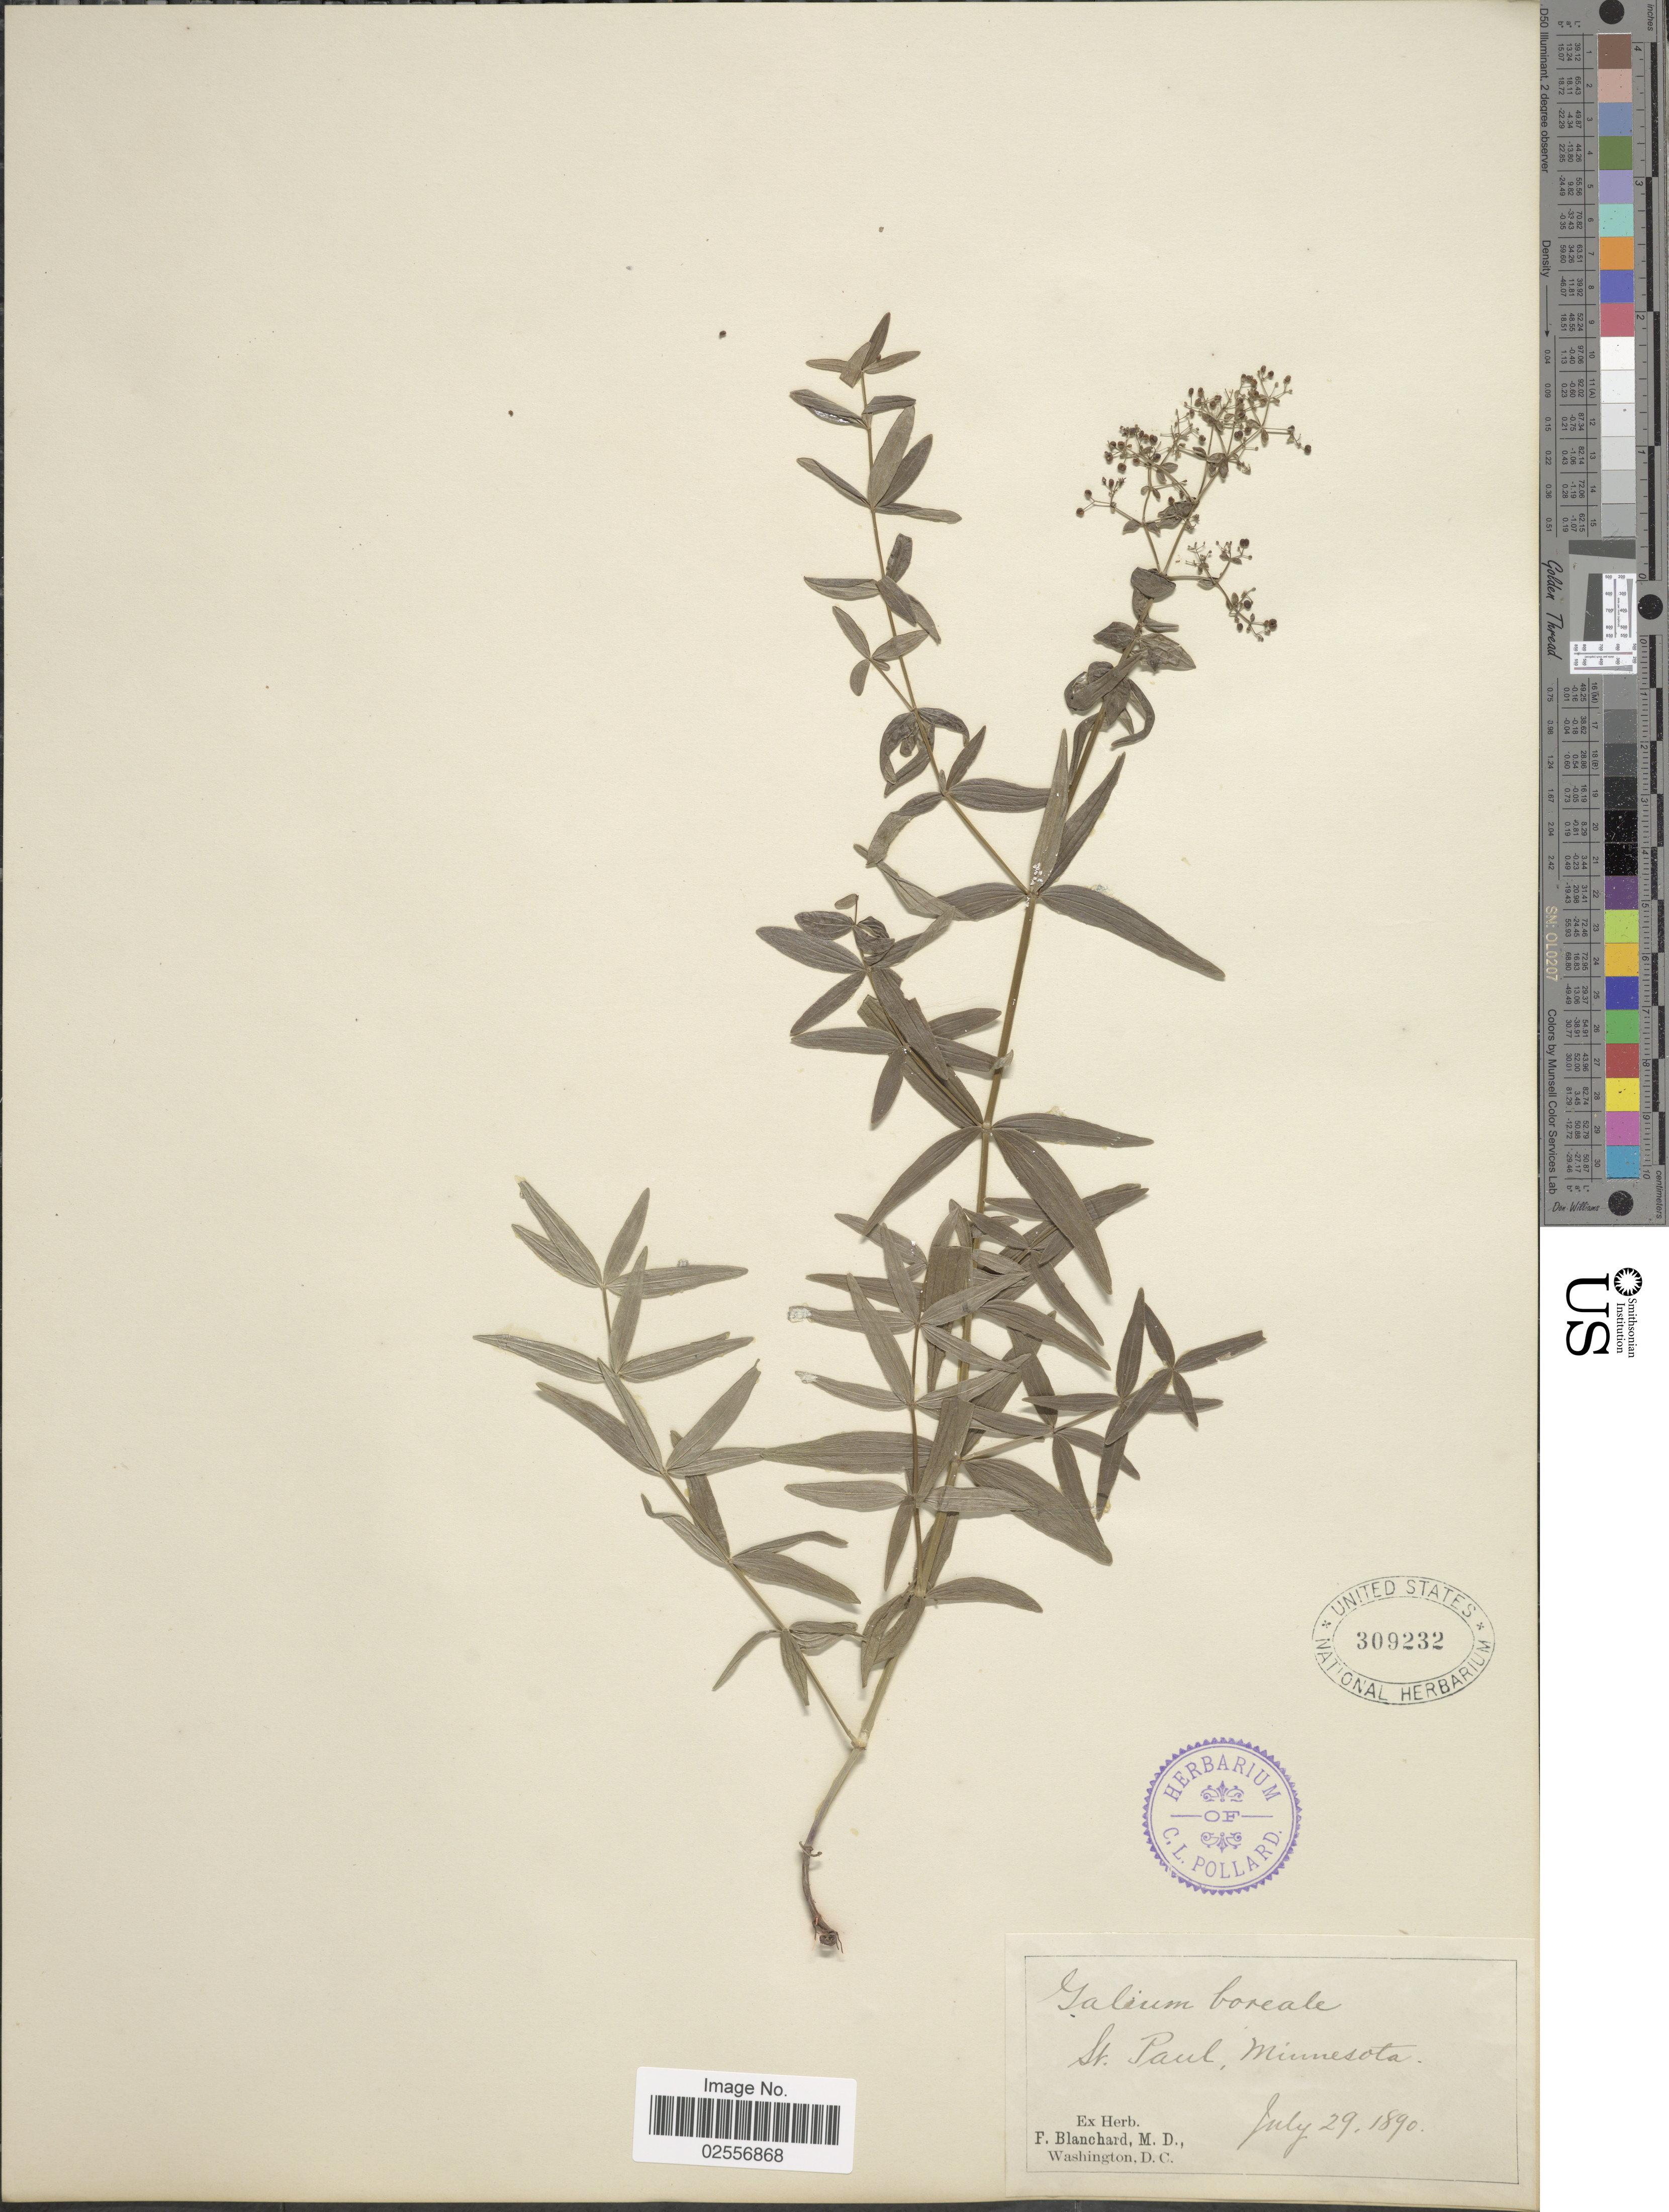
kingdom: Plantae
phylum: Tracheophyta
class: Magnoliopsida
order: Gentianales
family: Rubiaceae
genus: Galium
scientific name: Galium boreale L.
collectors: ex herb. F. Blanchard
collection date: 1890-07-29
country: United States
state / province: Minnesota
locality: St. Paul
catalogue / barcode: US 309232